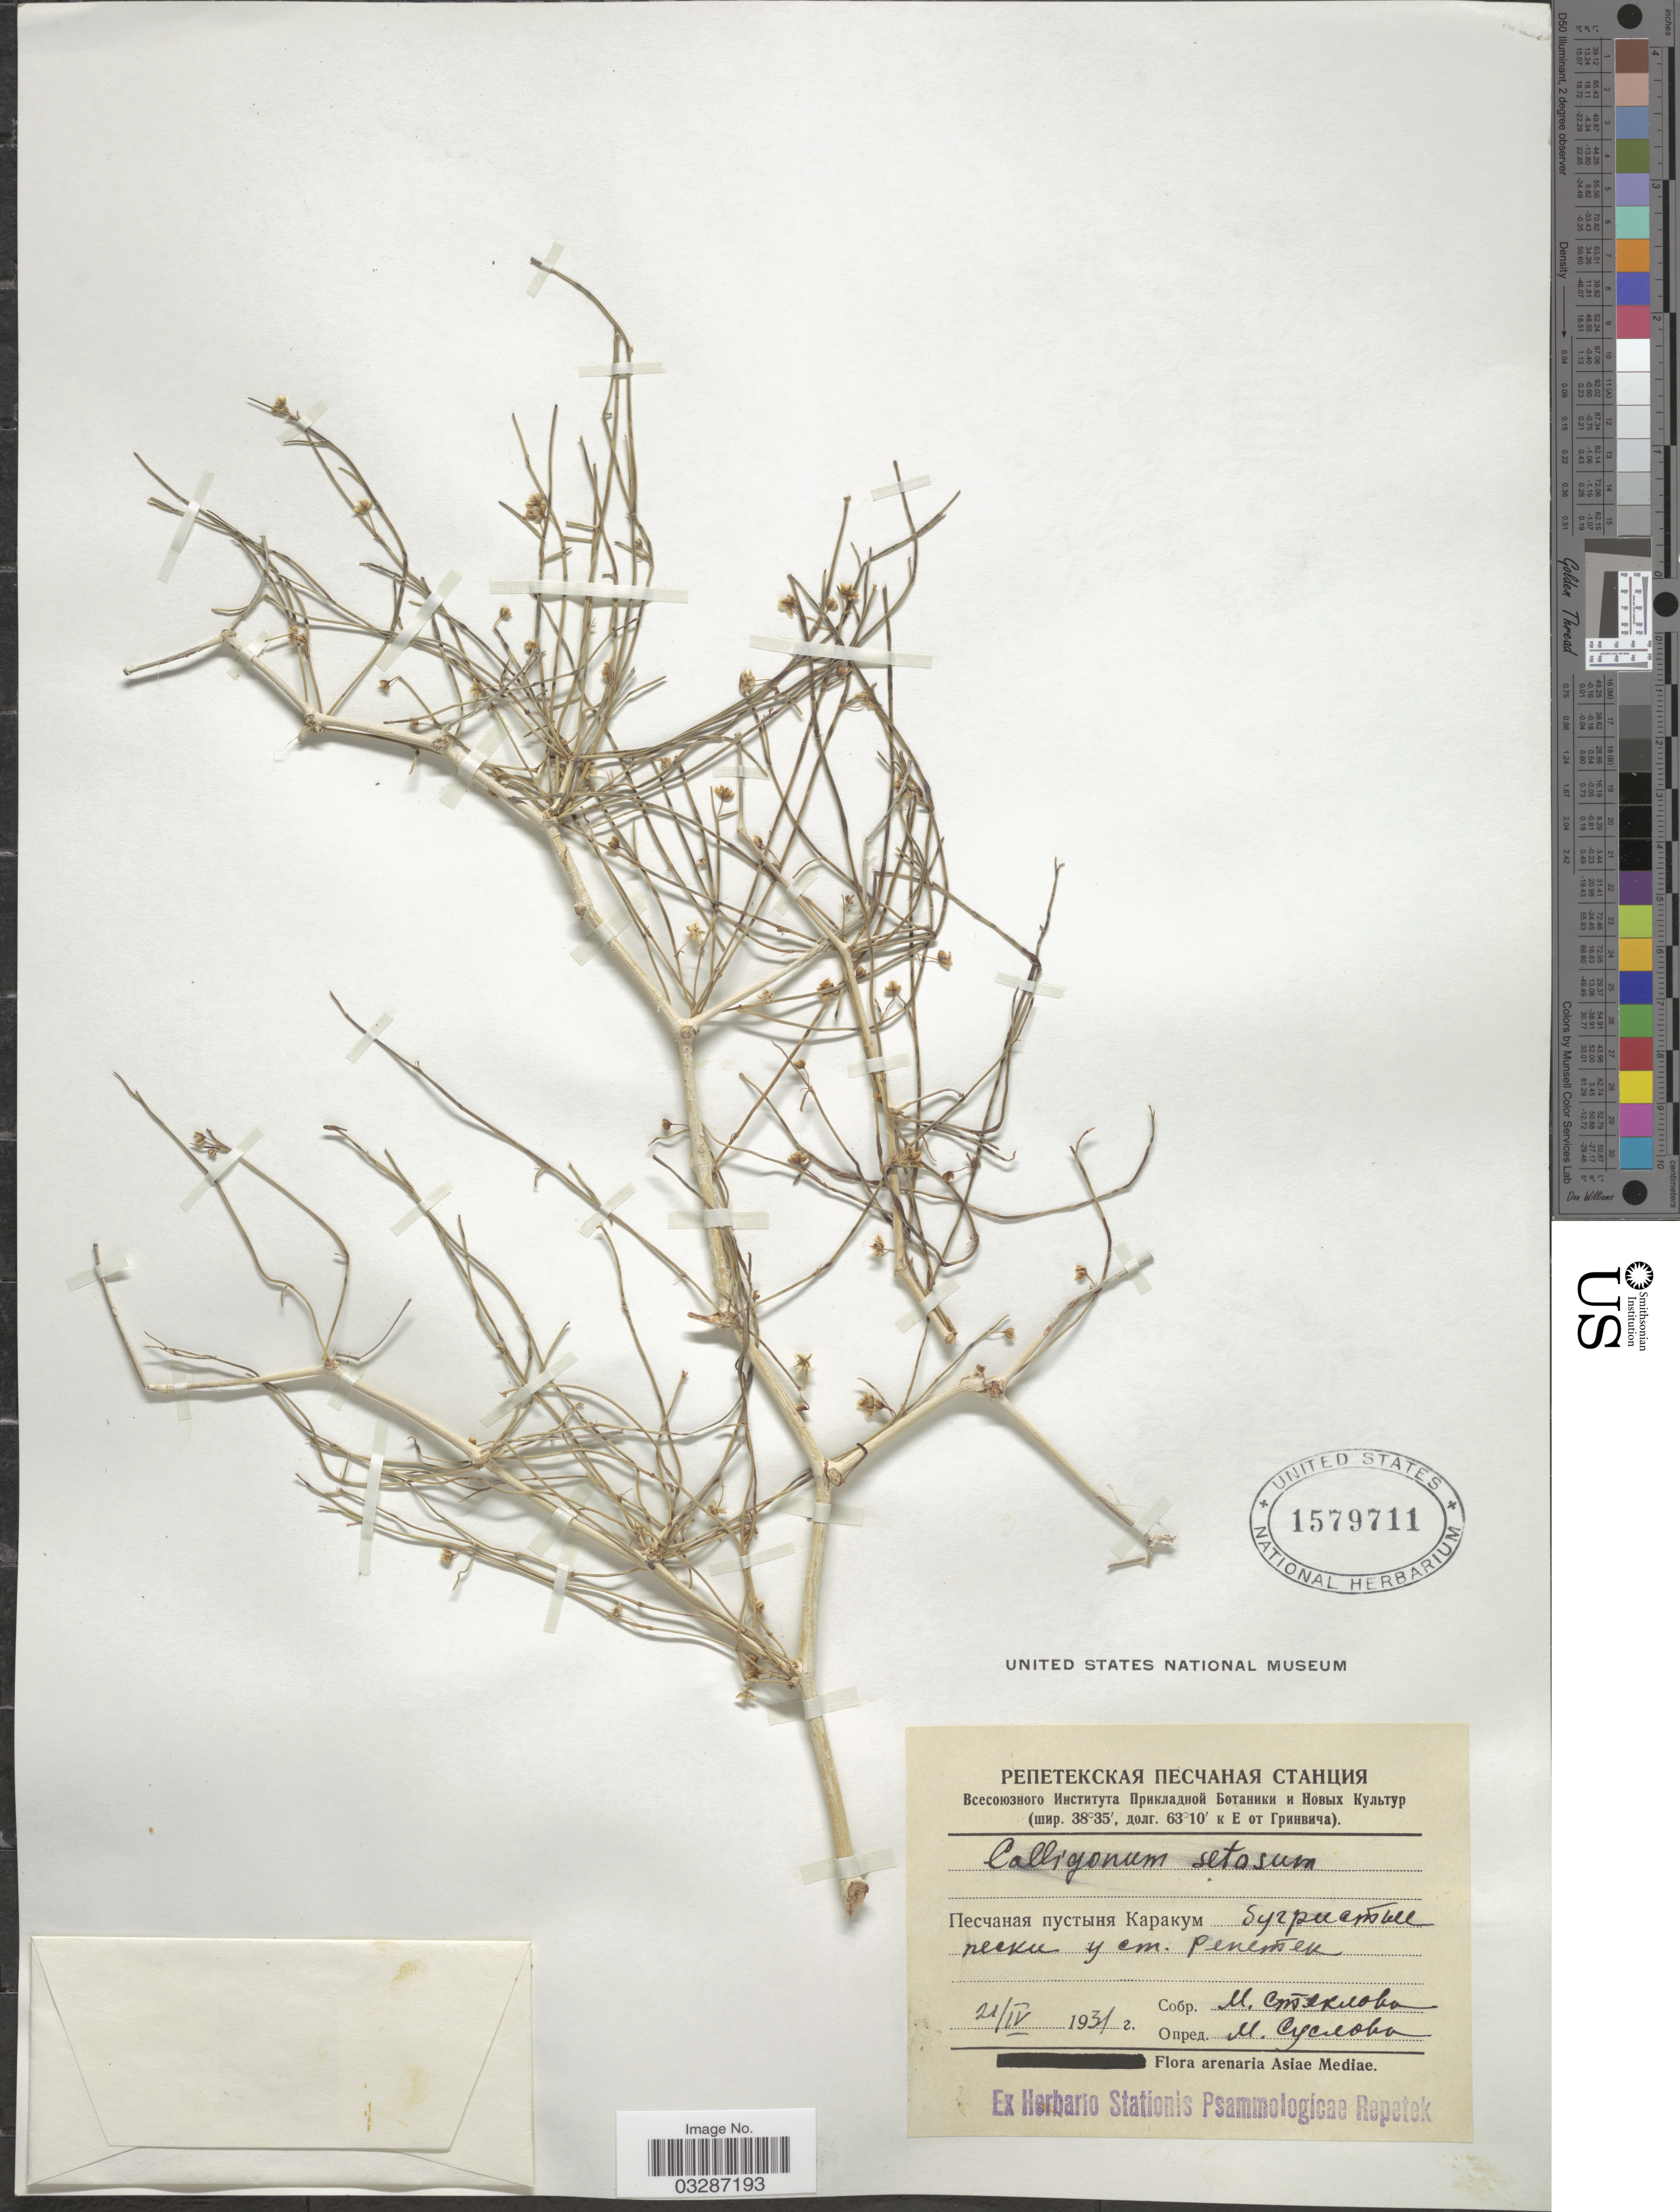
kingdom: Plantae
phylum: Tracheophyta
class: Magnoliopsida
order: Caryophyllales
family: Polygonaceae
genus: Calligonum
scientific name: Calligonum setosum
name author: (Litv.) Litv.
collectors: M. Steklova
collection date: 1931-04-21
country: Turkmenistan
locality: Karakum Desert, Repetek Station.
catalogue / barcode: US 1579711